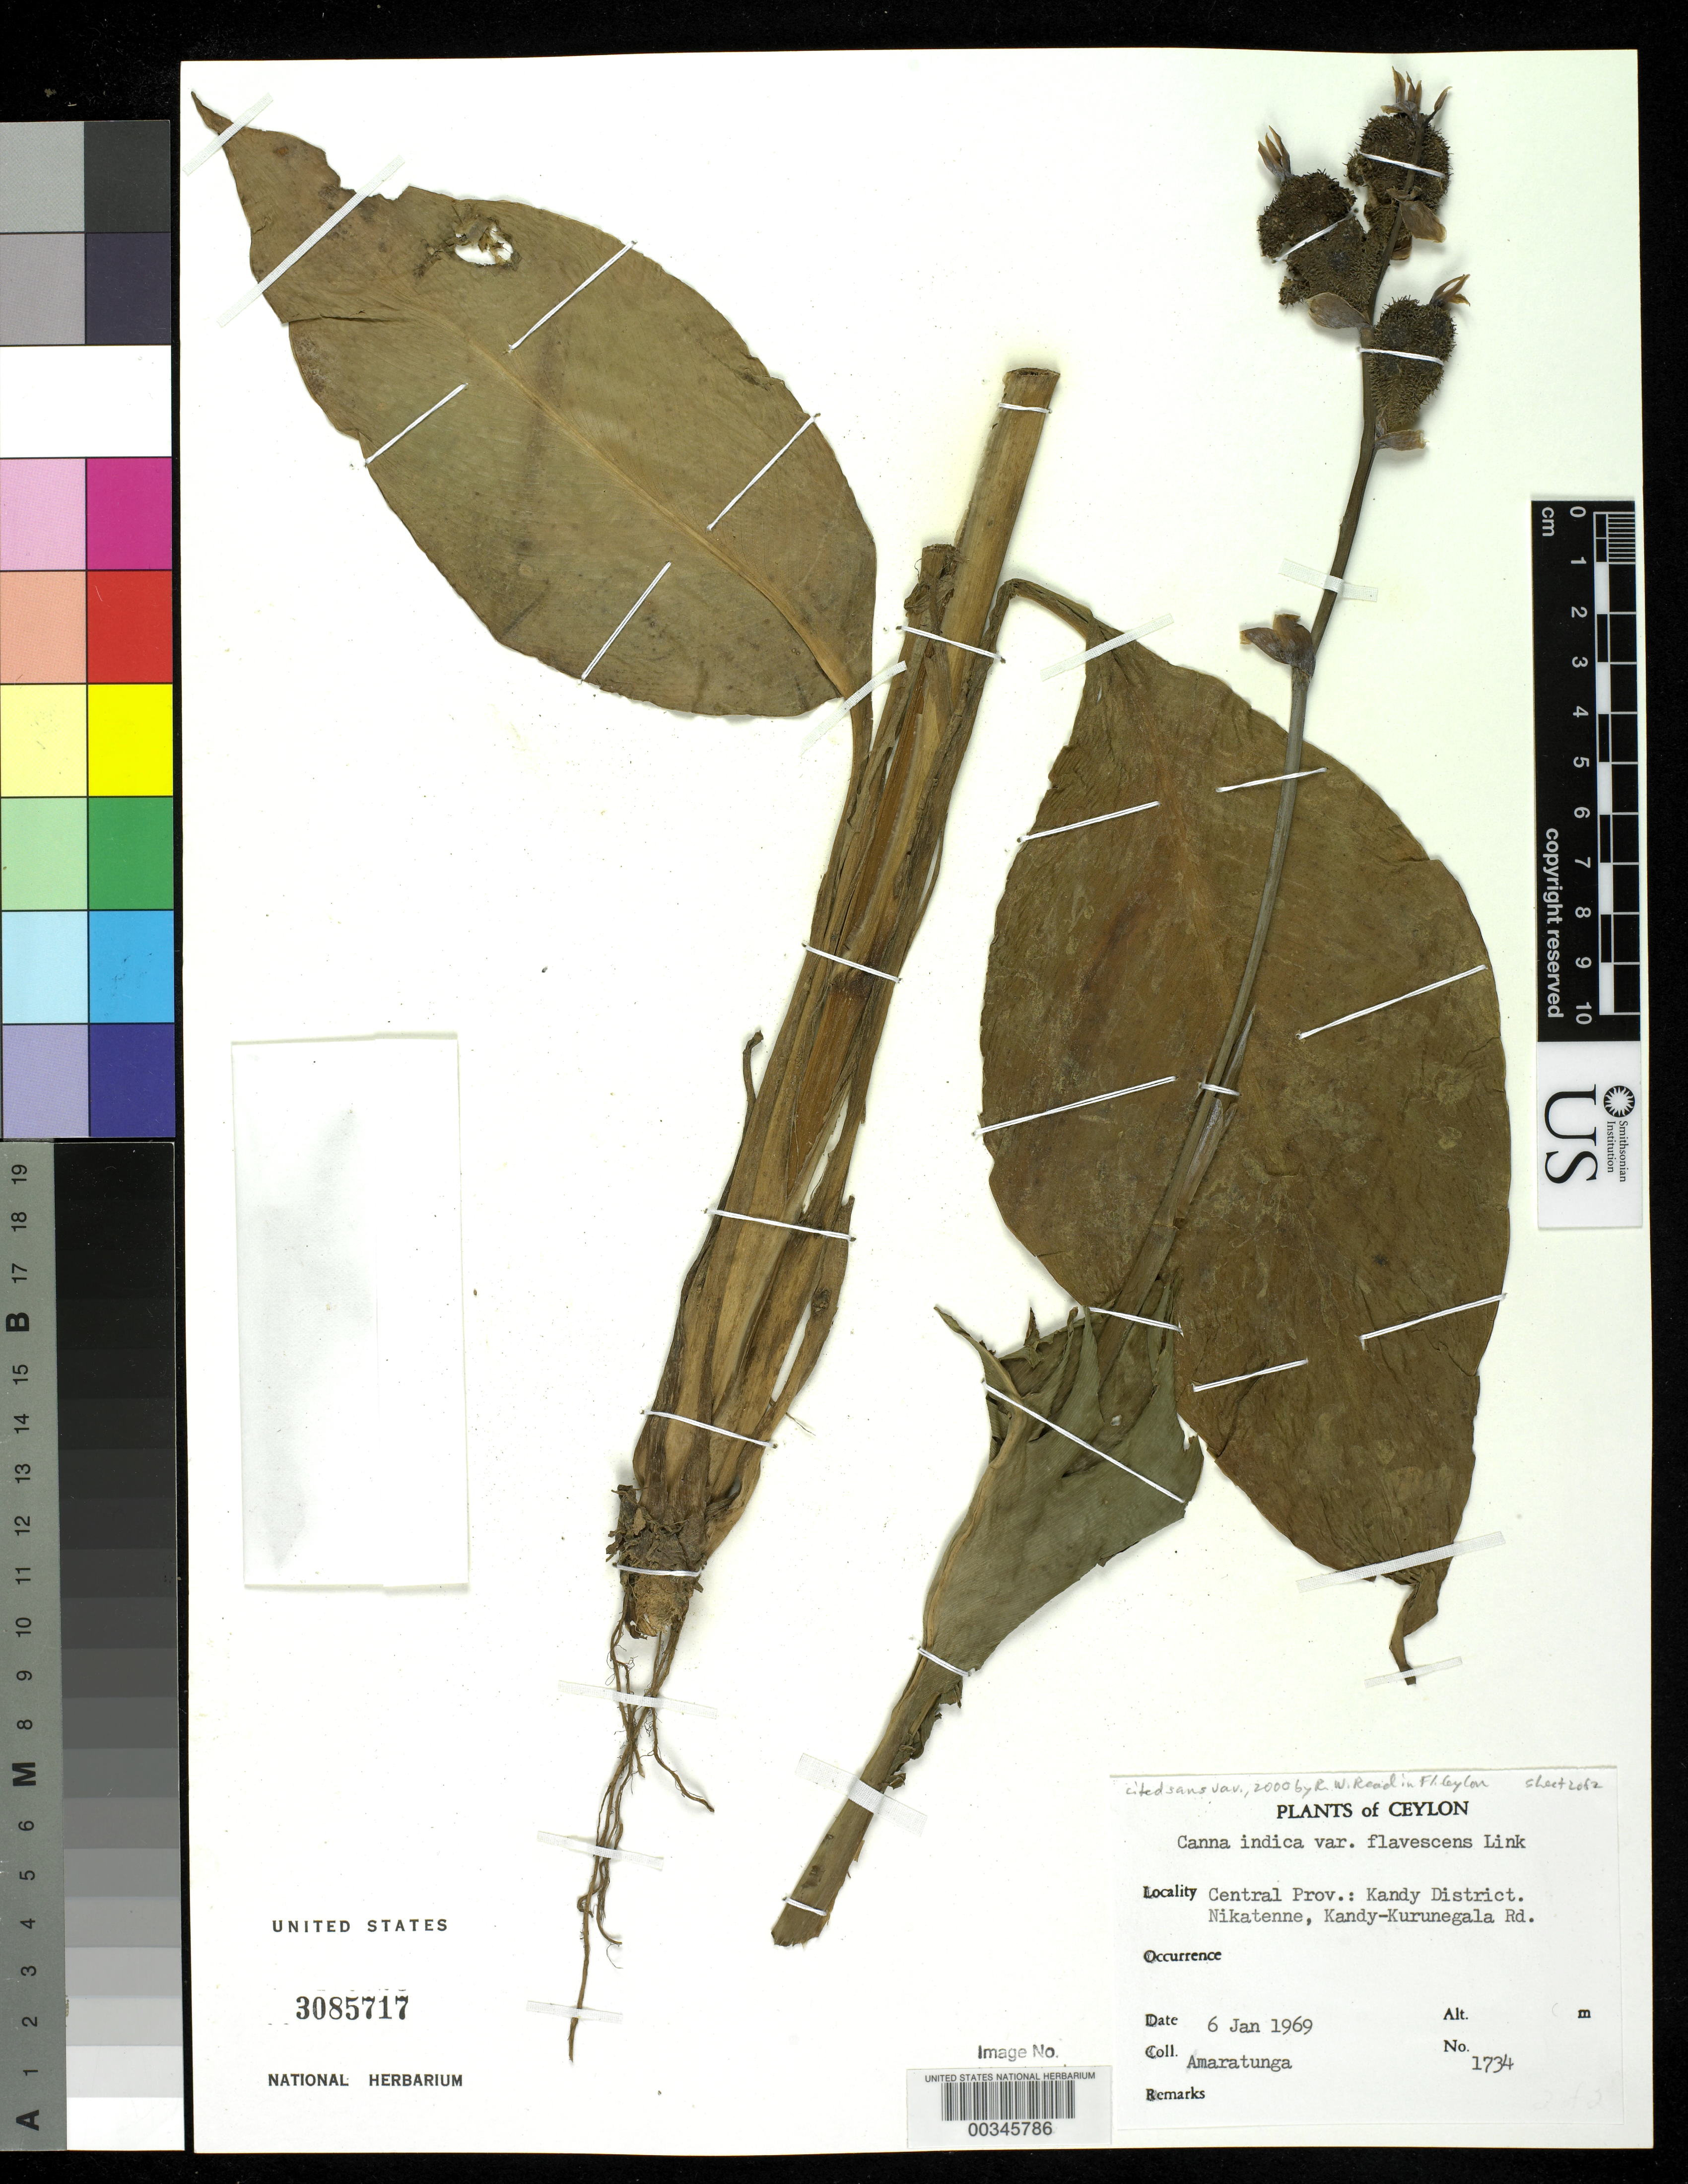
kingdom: Plantae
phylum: Tracheophyta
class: Liliopsida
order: Zingiberales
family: Cannaceae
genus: Canna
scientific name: Canna indica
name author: L.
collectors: -. Amaratunga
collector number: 1734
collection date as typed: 06 Jan 1969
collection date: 1969-01-06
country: Sri Lanka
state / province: Central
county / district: Kandy Dist.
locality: Plants of ceylon, nikatenne, kandy-kurunegala rd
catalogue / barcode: US 3085717